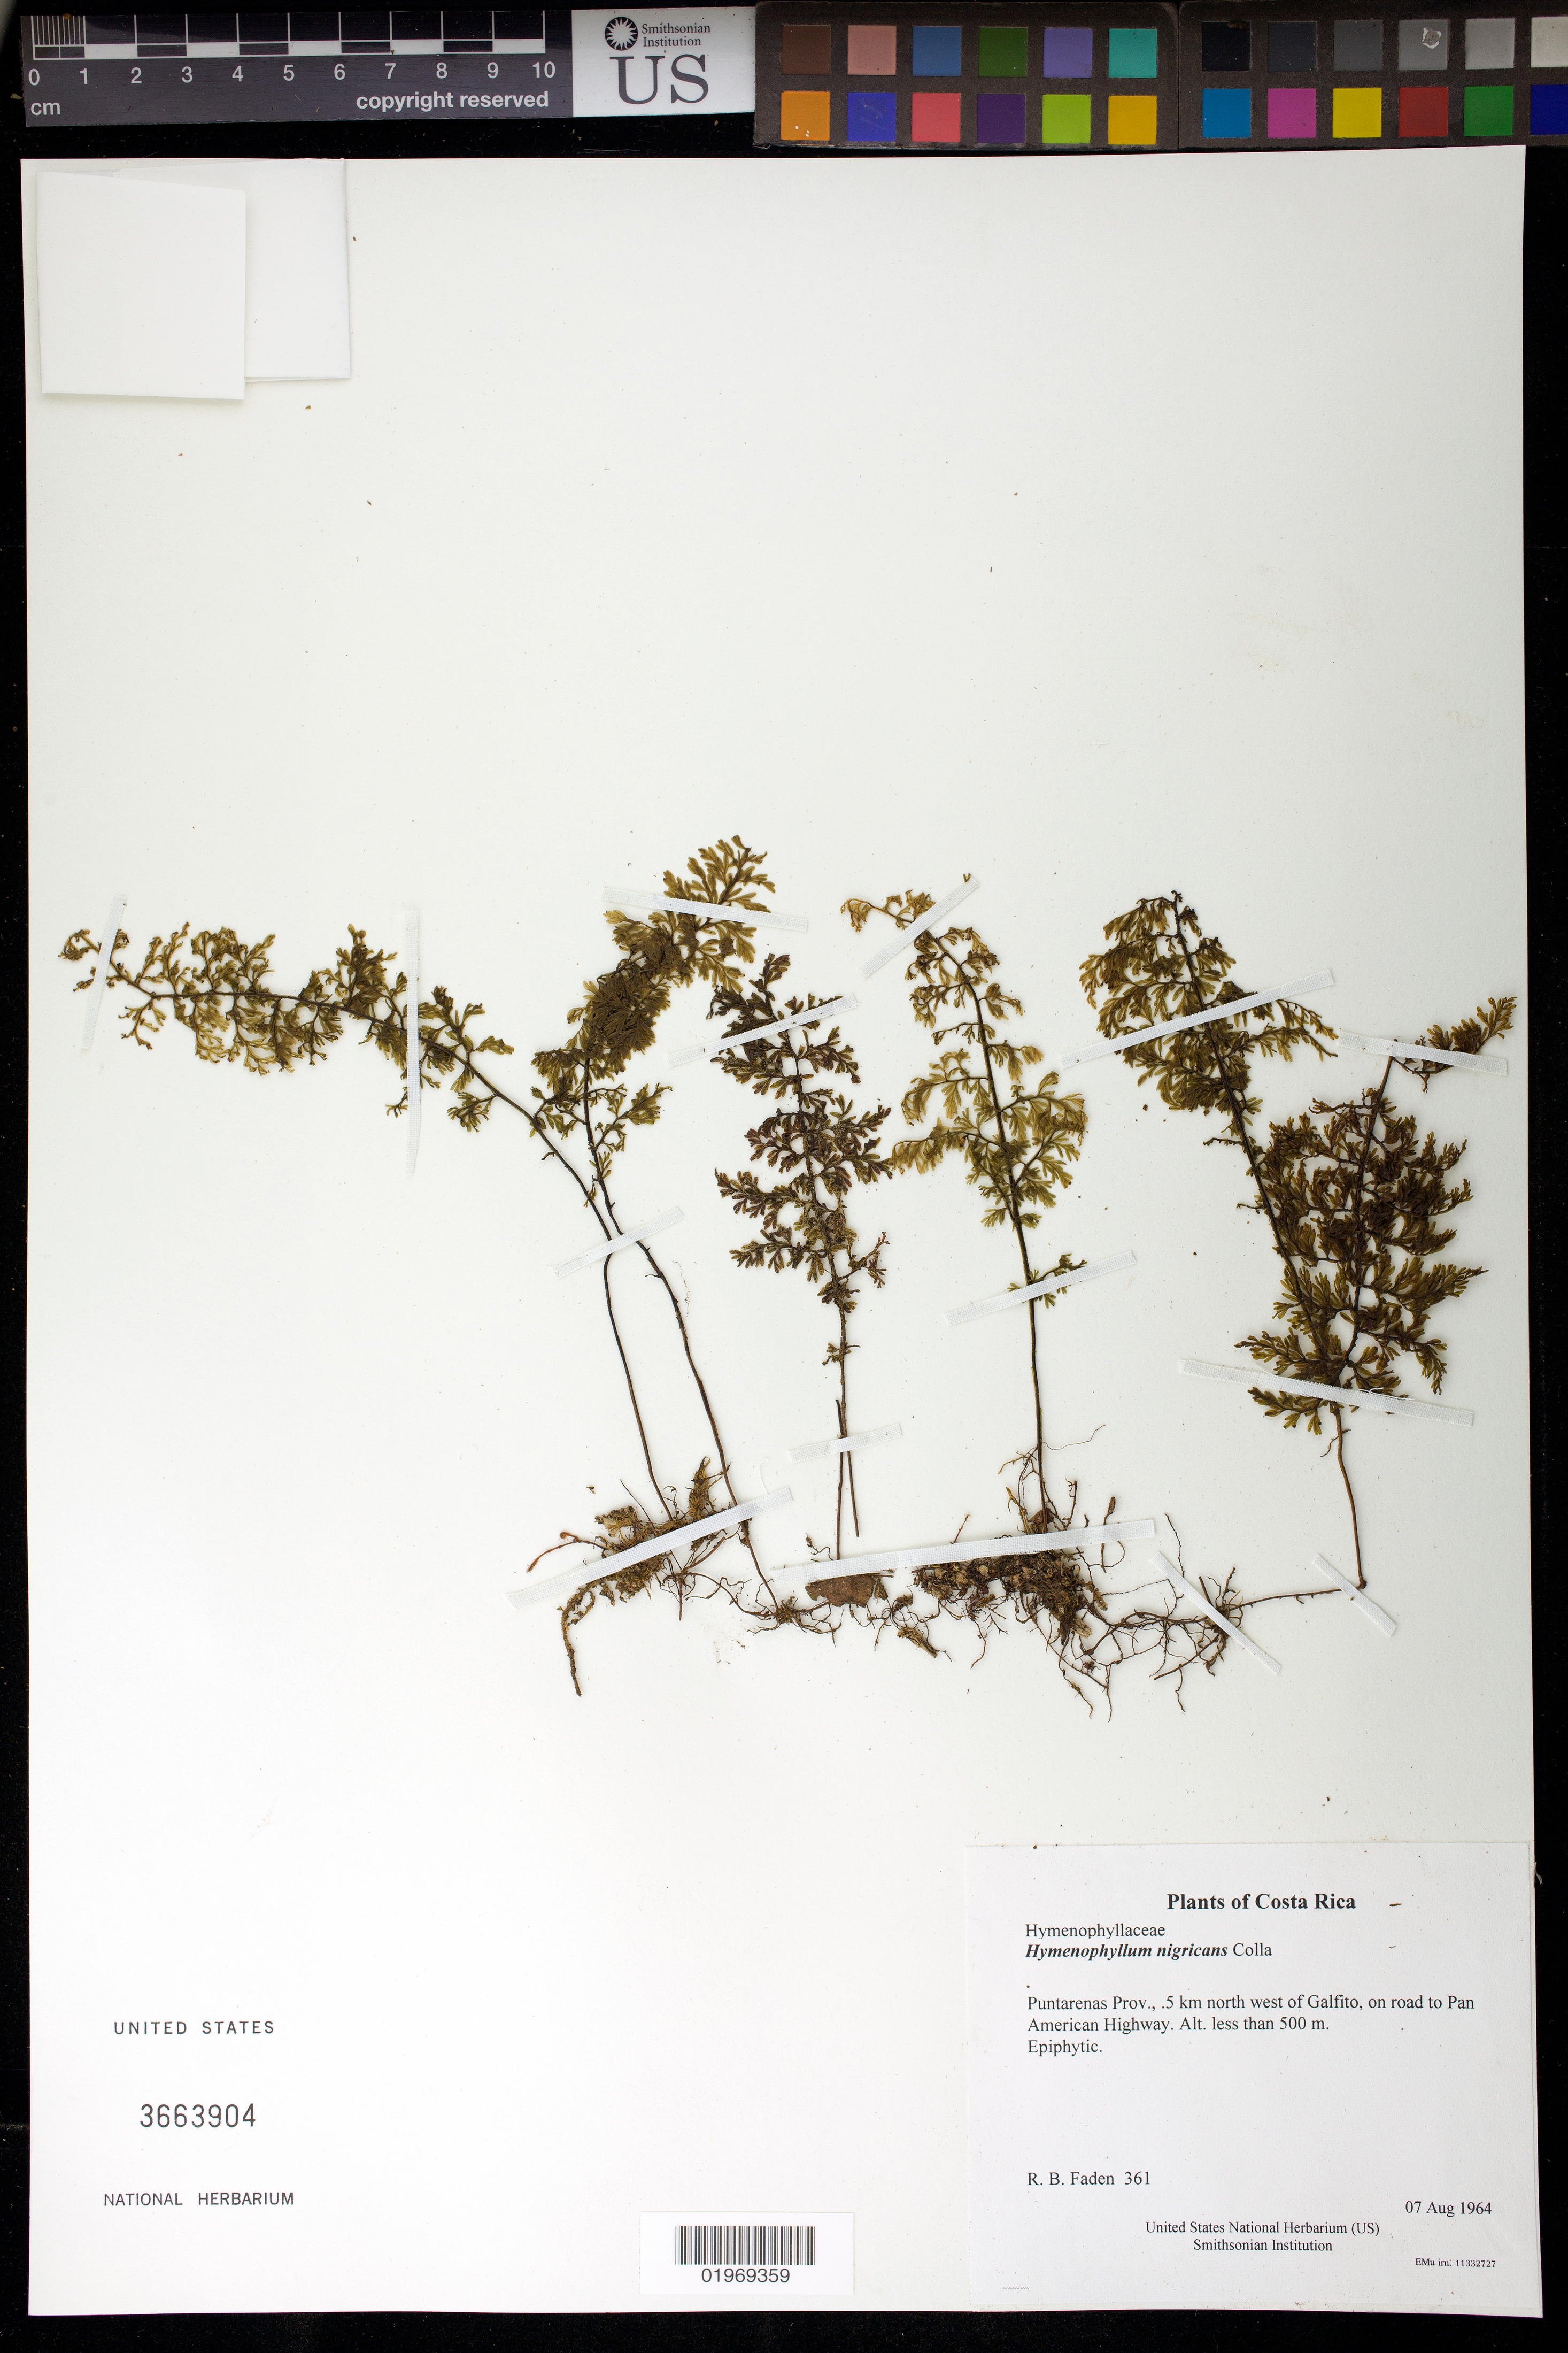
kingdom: Plantae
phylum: Tracheophyta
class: Polypodiopsida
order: Hymenophyllales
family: Hymenophyllaceae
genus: Hymenophyllum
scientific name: Hymenophyllum sp.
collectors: R. B. Faden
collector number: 361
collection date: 1964-08-07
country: Costa Rica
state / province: Puntarenas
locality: .5 km north west of Galfito, on road to Pan American Highway. Alt. less than 500 m.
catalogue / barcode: US 3663904